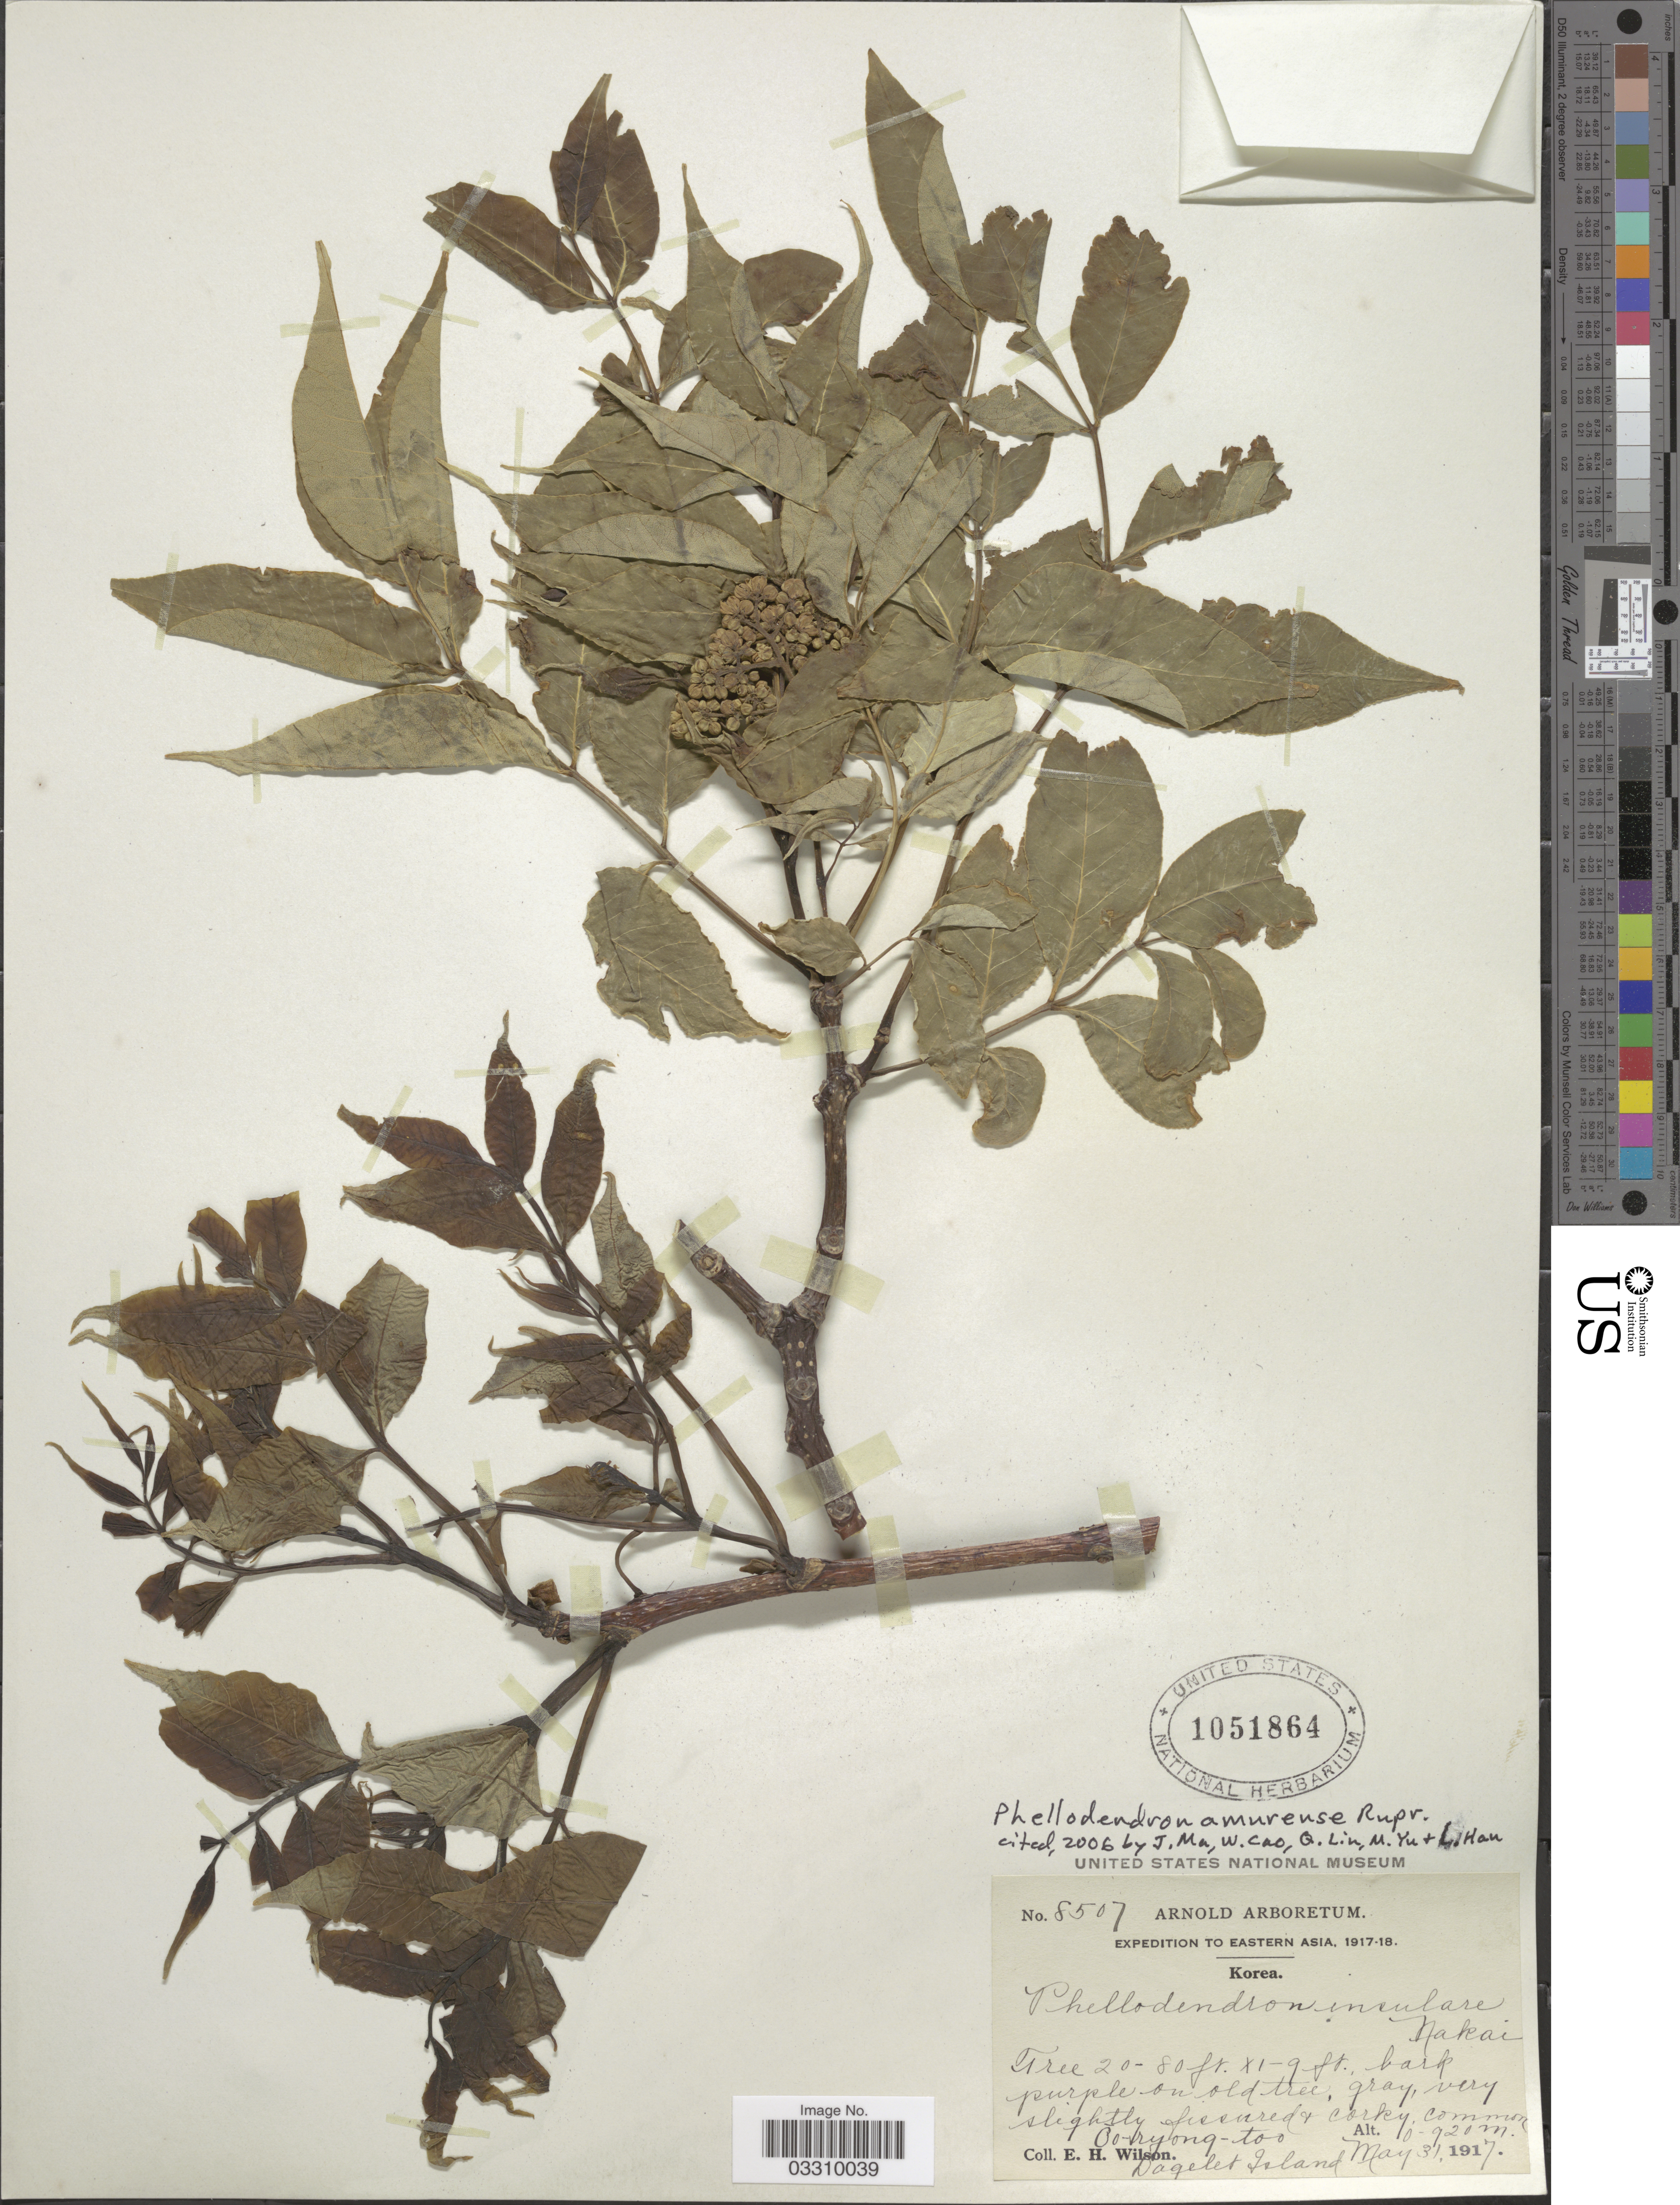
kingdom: Plantae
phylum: Tracheophyta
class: Magnoliopsida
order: Sapindales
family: Rutaceae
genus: Phellodendron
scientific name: Phellodendron amurense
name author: Rupr.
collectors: E. Wilson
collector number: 8507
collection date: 1917-05-31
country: South Korea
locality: Eastern Asia. Korea. Oo-ryong-too. Dagelet Island.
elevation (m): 0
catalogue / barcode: US 1051864